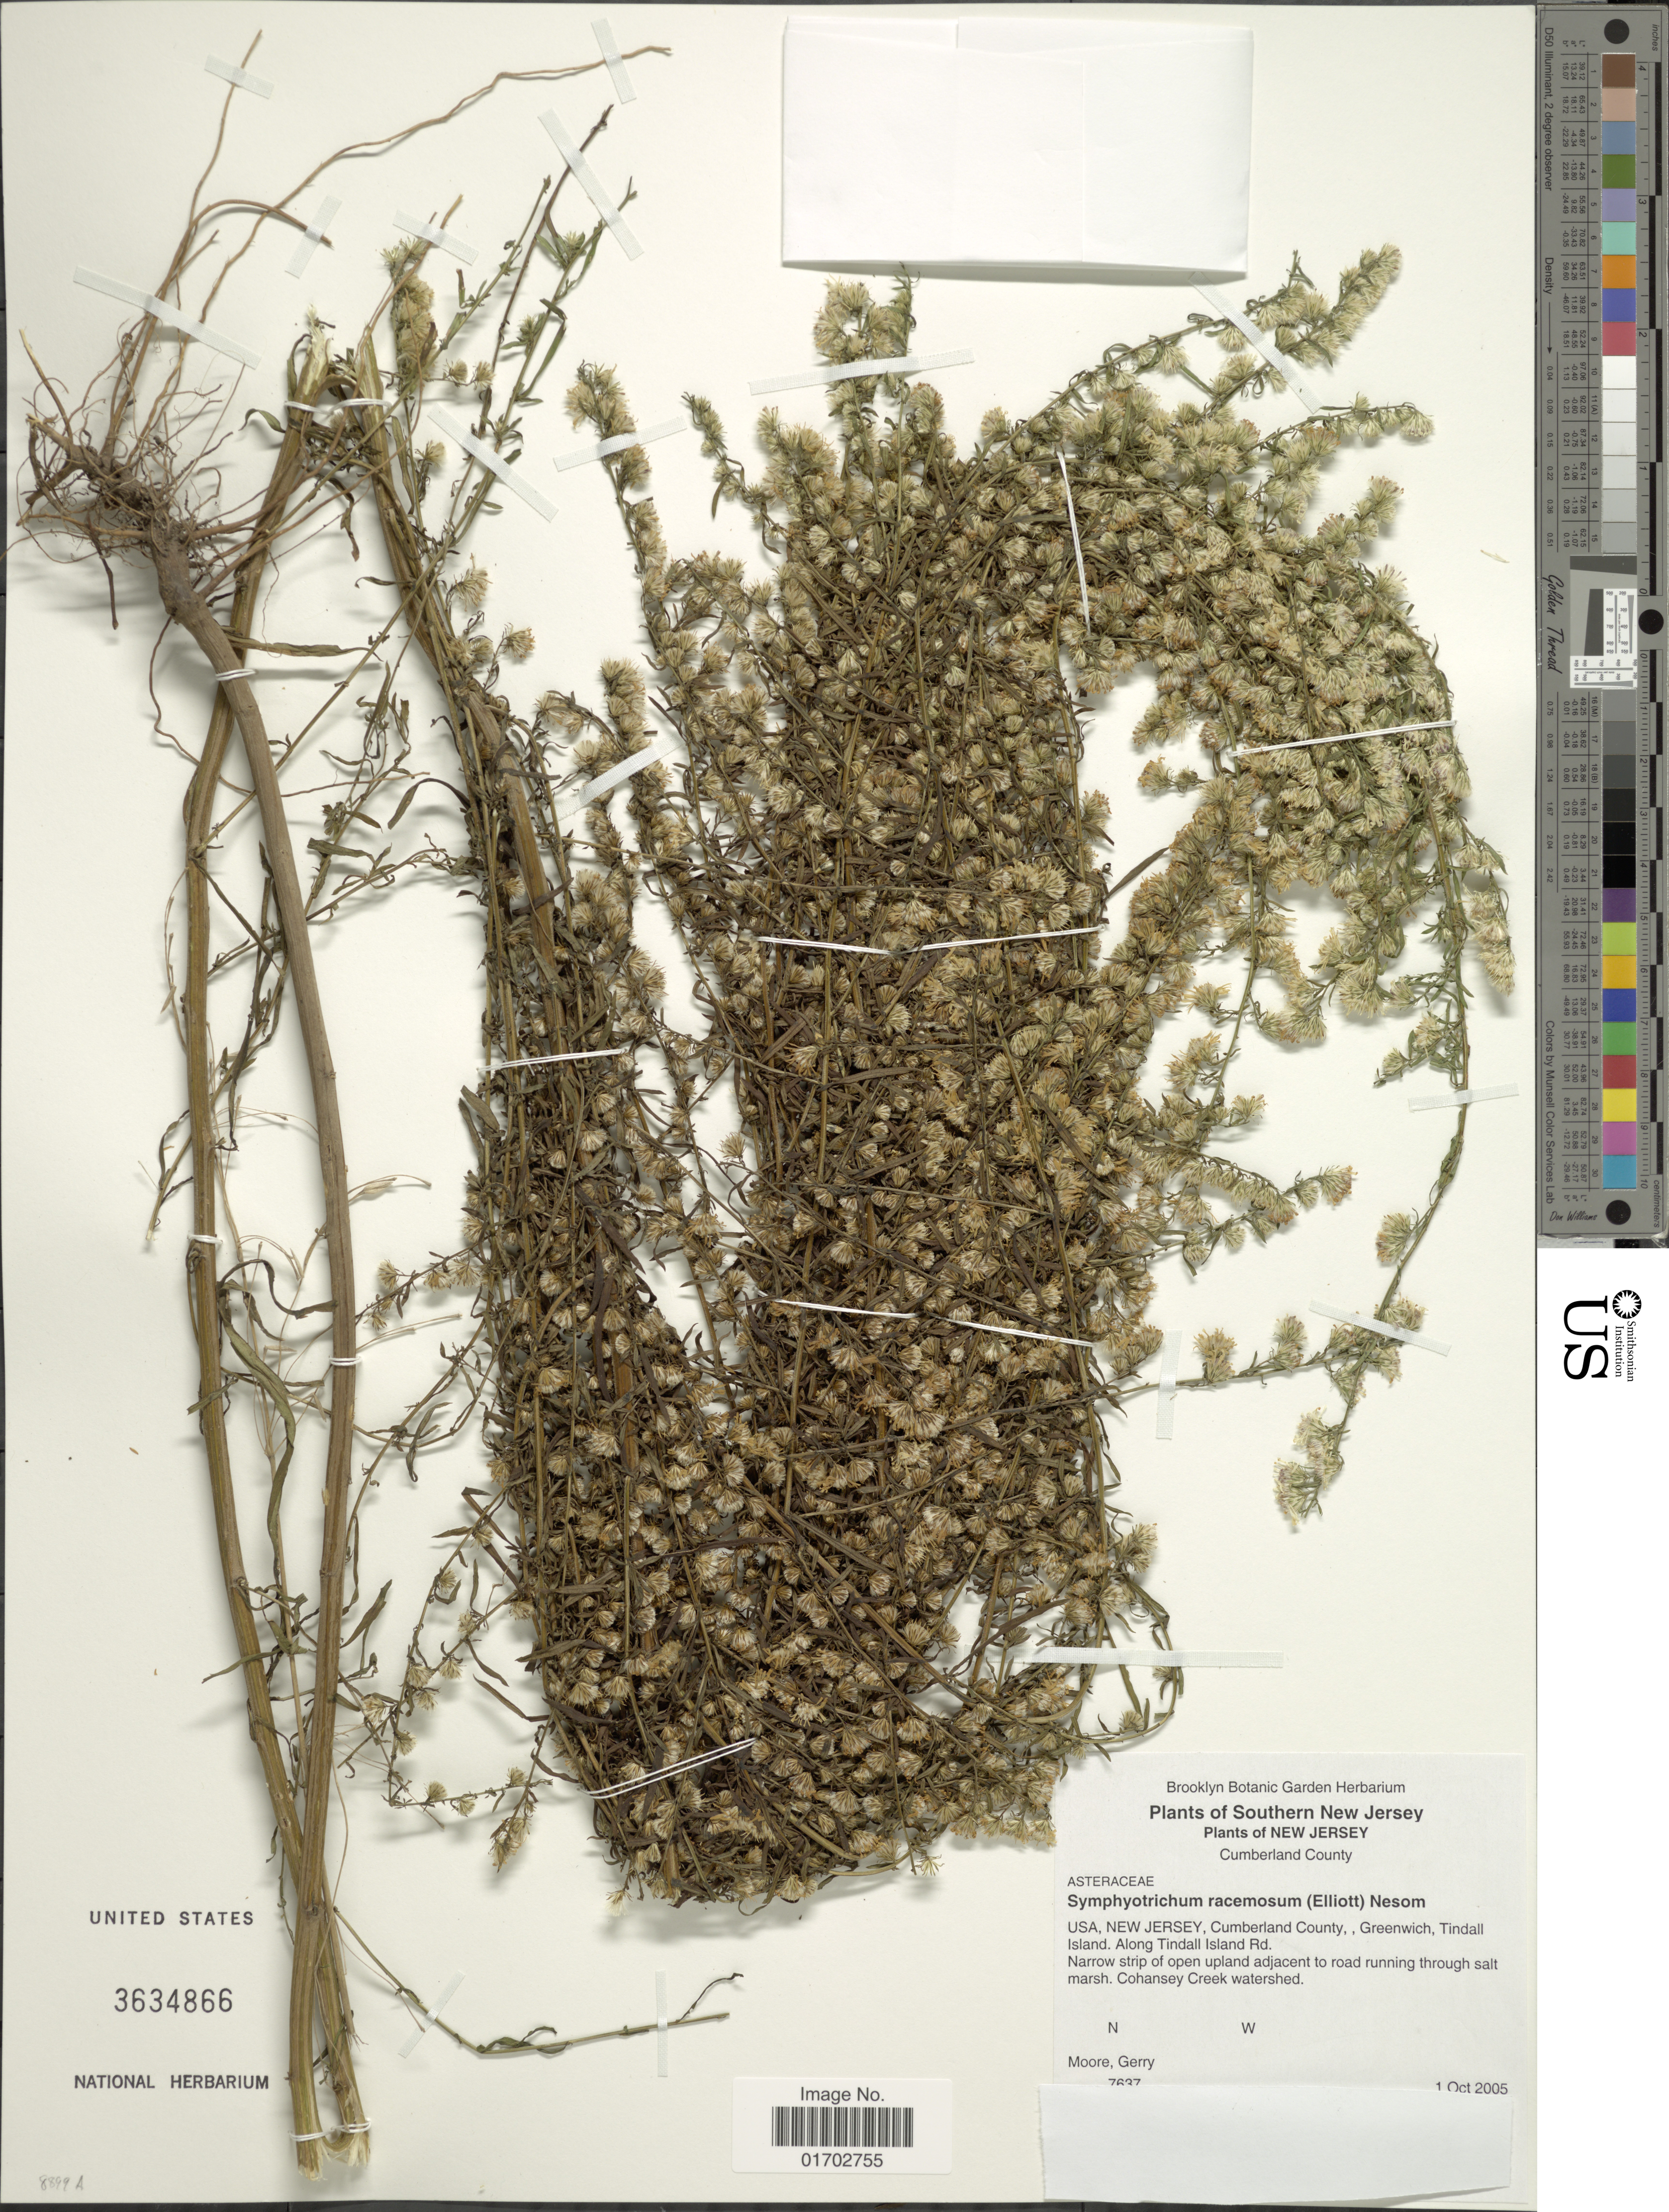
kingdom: Plantae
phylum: Tracheophyta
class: Magnoliopsida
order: Asterales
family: Asteraceae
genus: Symphyotrichum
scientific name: Symphyotrichum racemosum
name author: (Elliott) G.L. Nesom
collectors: G. Moore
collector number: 7637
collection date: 2005-10-01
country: United States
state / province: New Jersey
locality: Southern New Jersey, Cumberland County, Greenwich, Tindall Island, along Tindall Island Rd.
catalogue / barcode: US 3634866